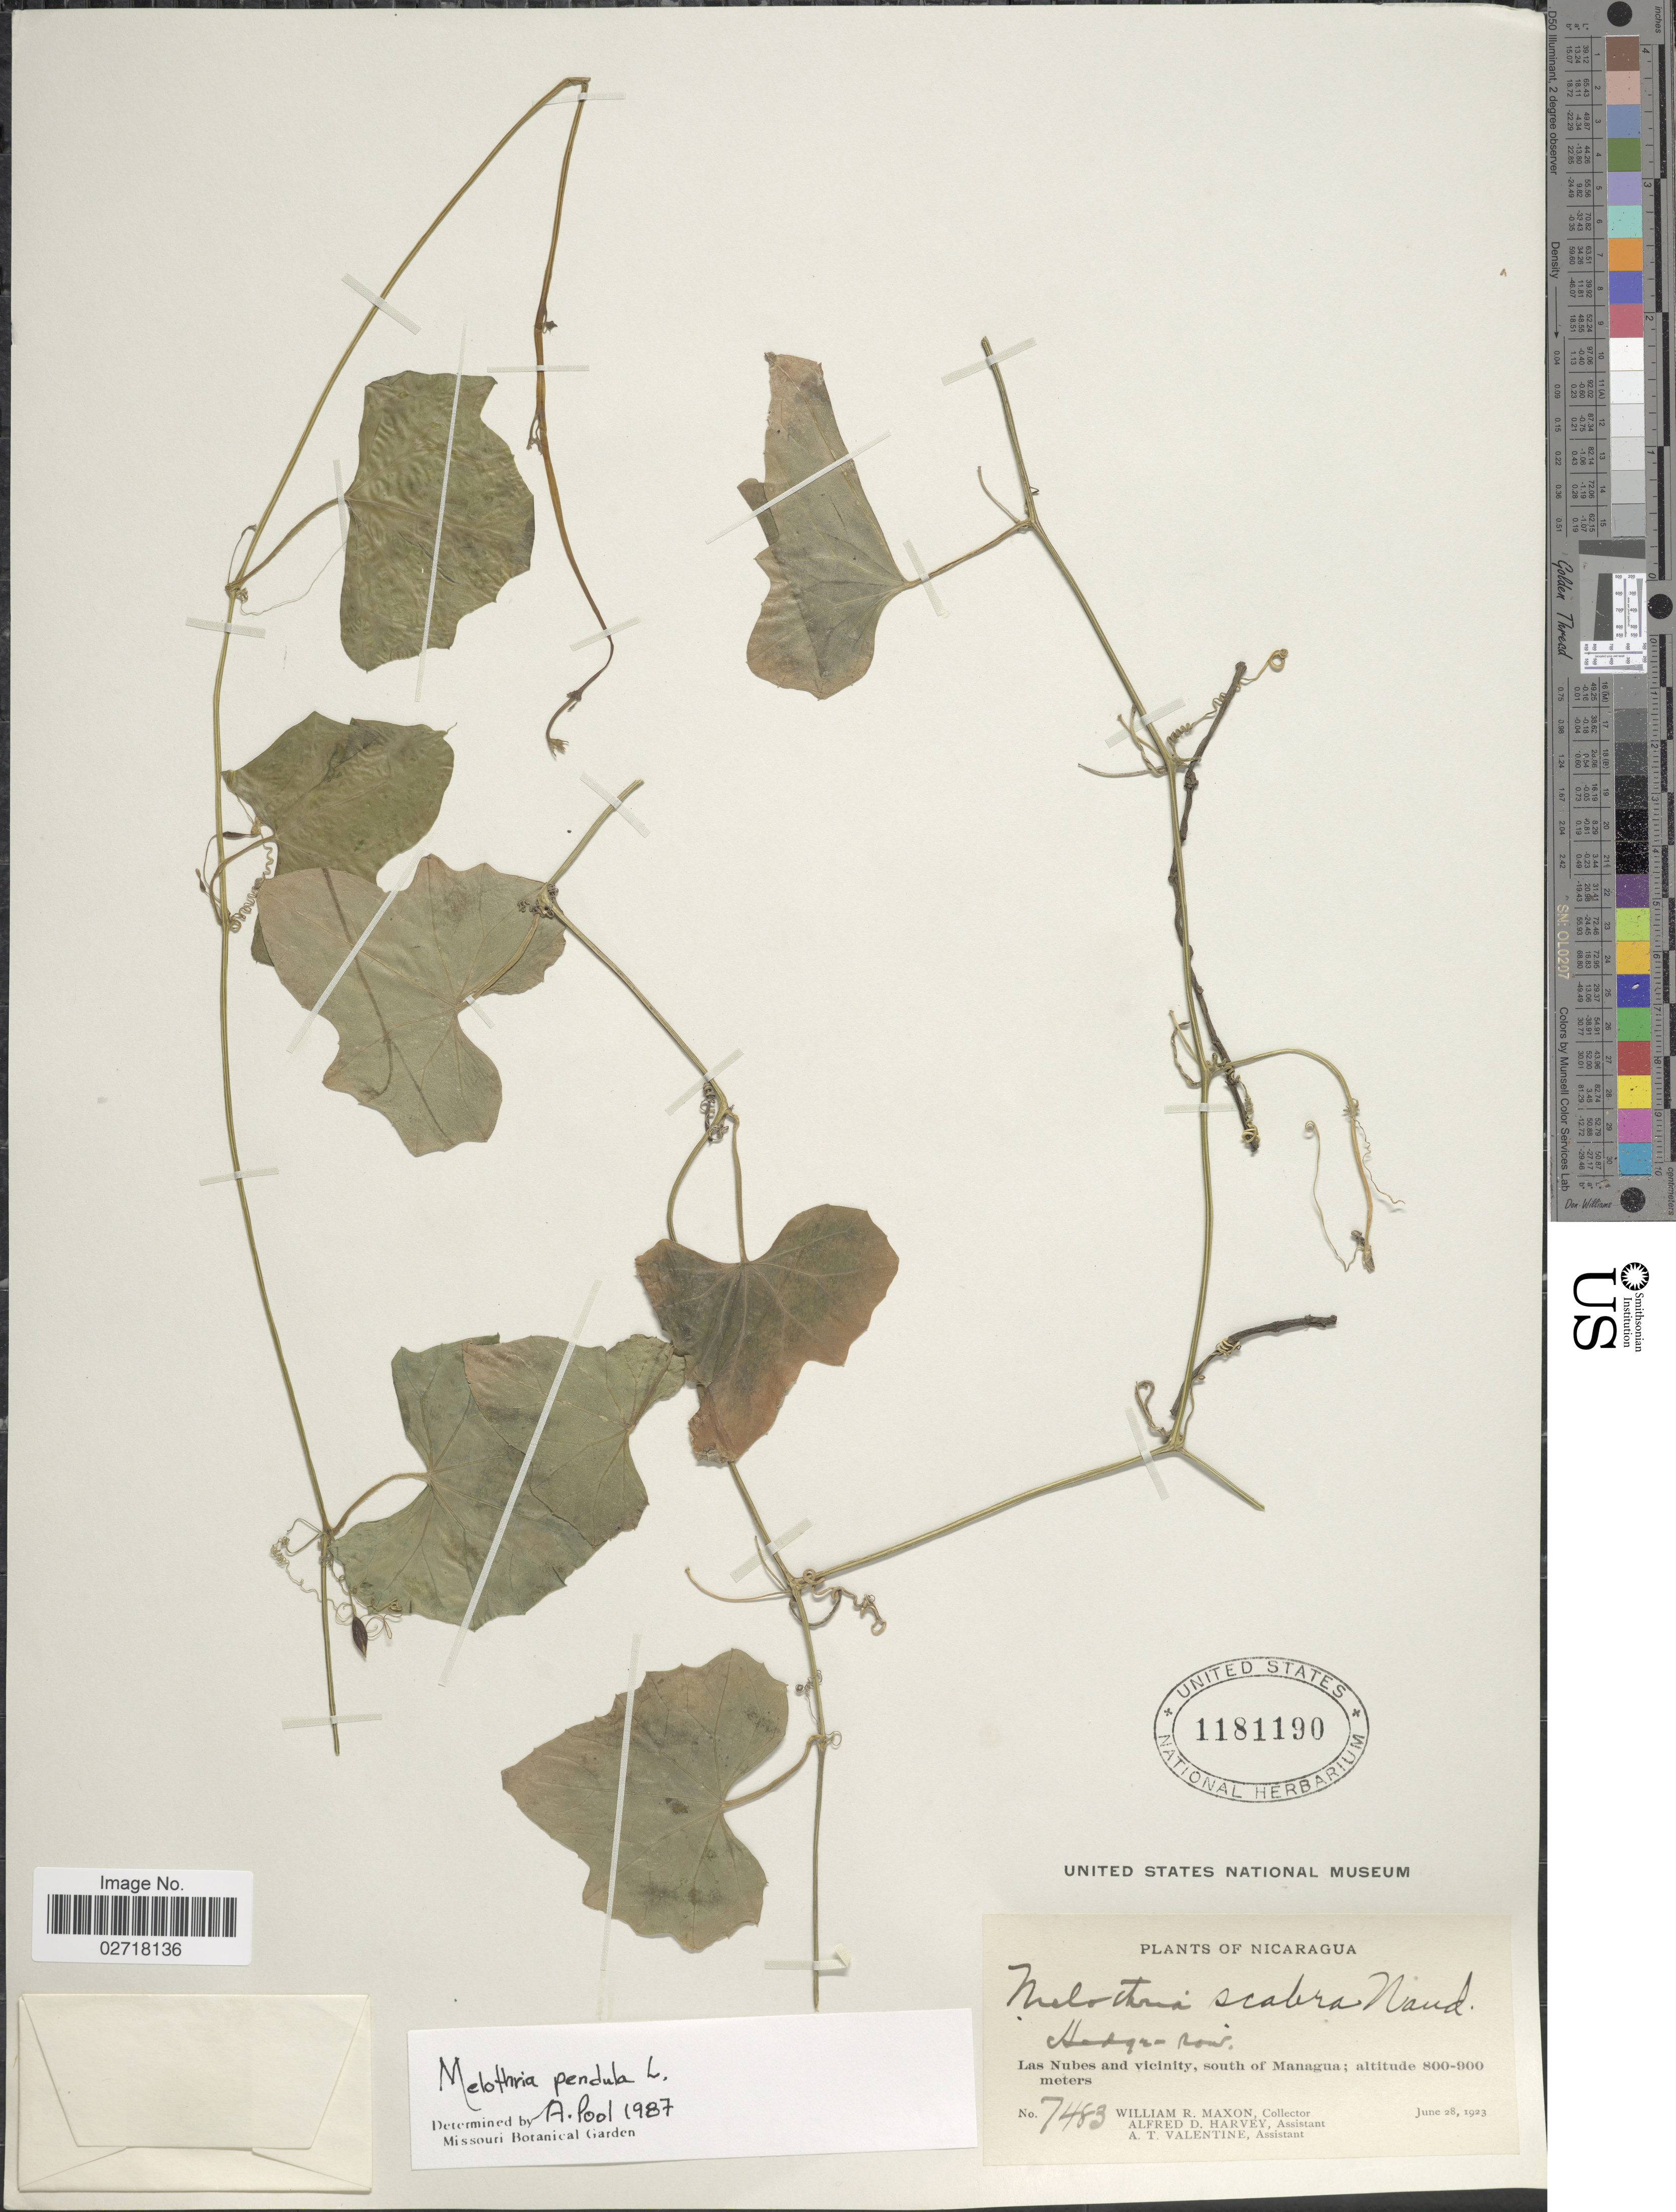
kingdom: Plantae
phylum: Tracheophyta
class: Magnoliopsida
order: Cucurbitales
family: Cucurbitaceae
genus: Melothria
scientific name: Melothria pendula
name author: L.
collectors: W. R. Maxon, A. D. Harvey & A. Valentine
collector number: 7483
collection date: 1923-06-28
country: Nicaragua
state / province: Managua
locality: Las Nubes and vicinity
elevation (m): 800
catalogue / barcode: US 1181190